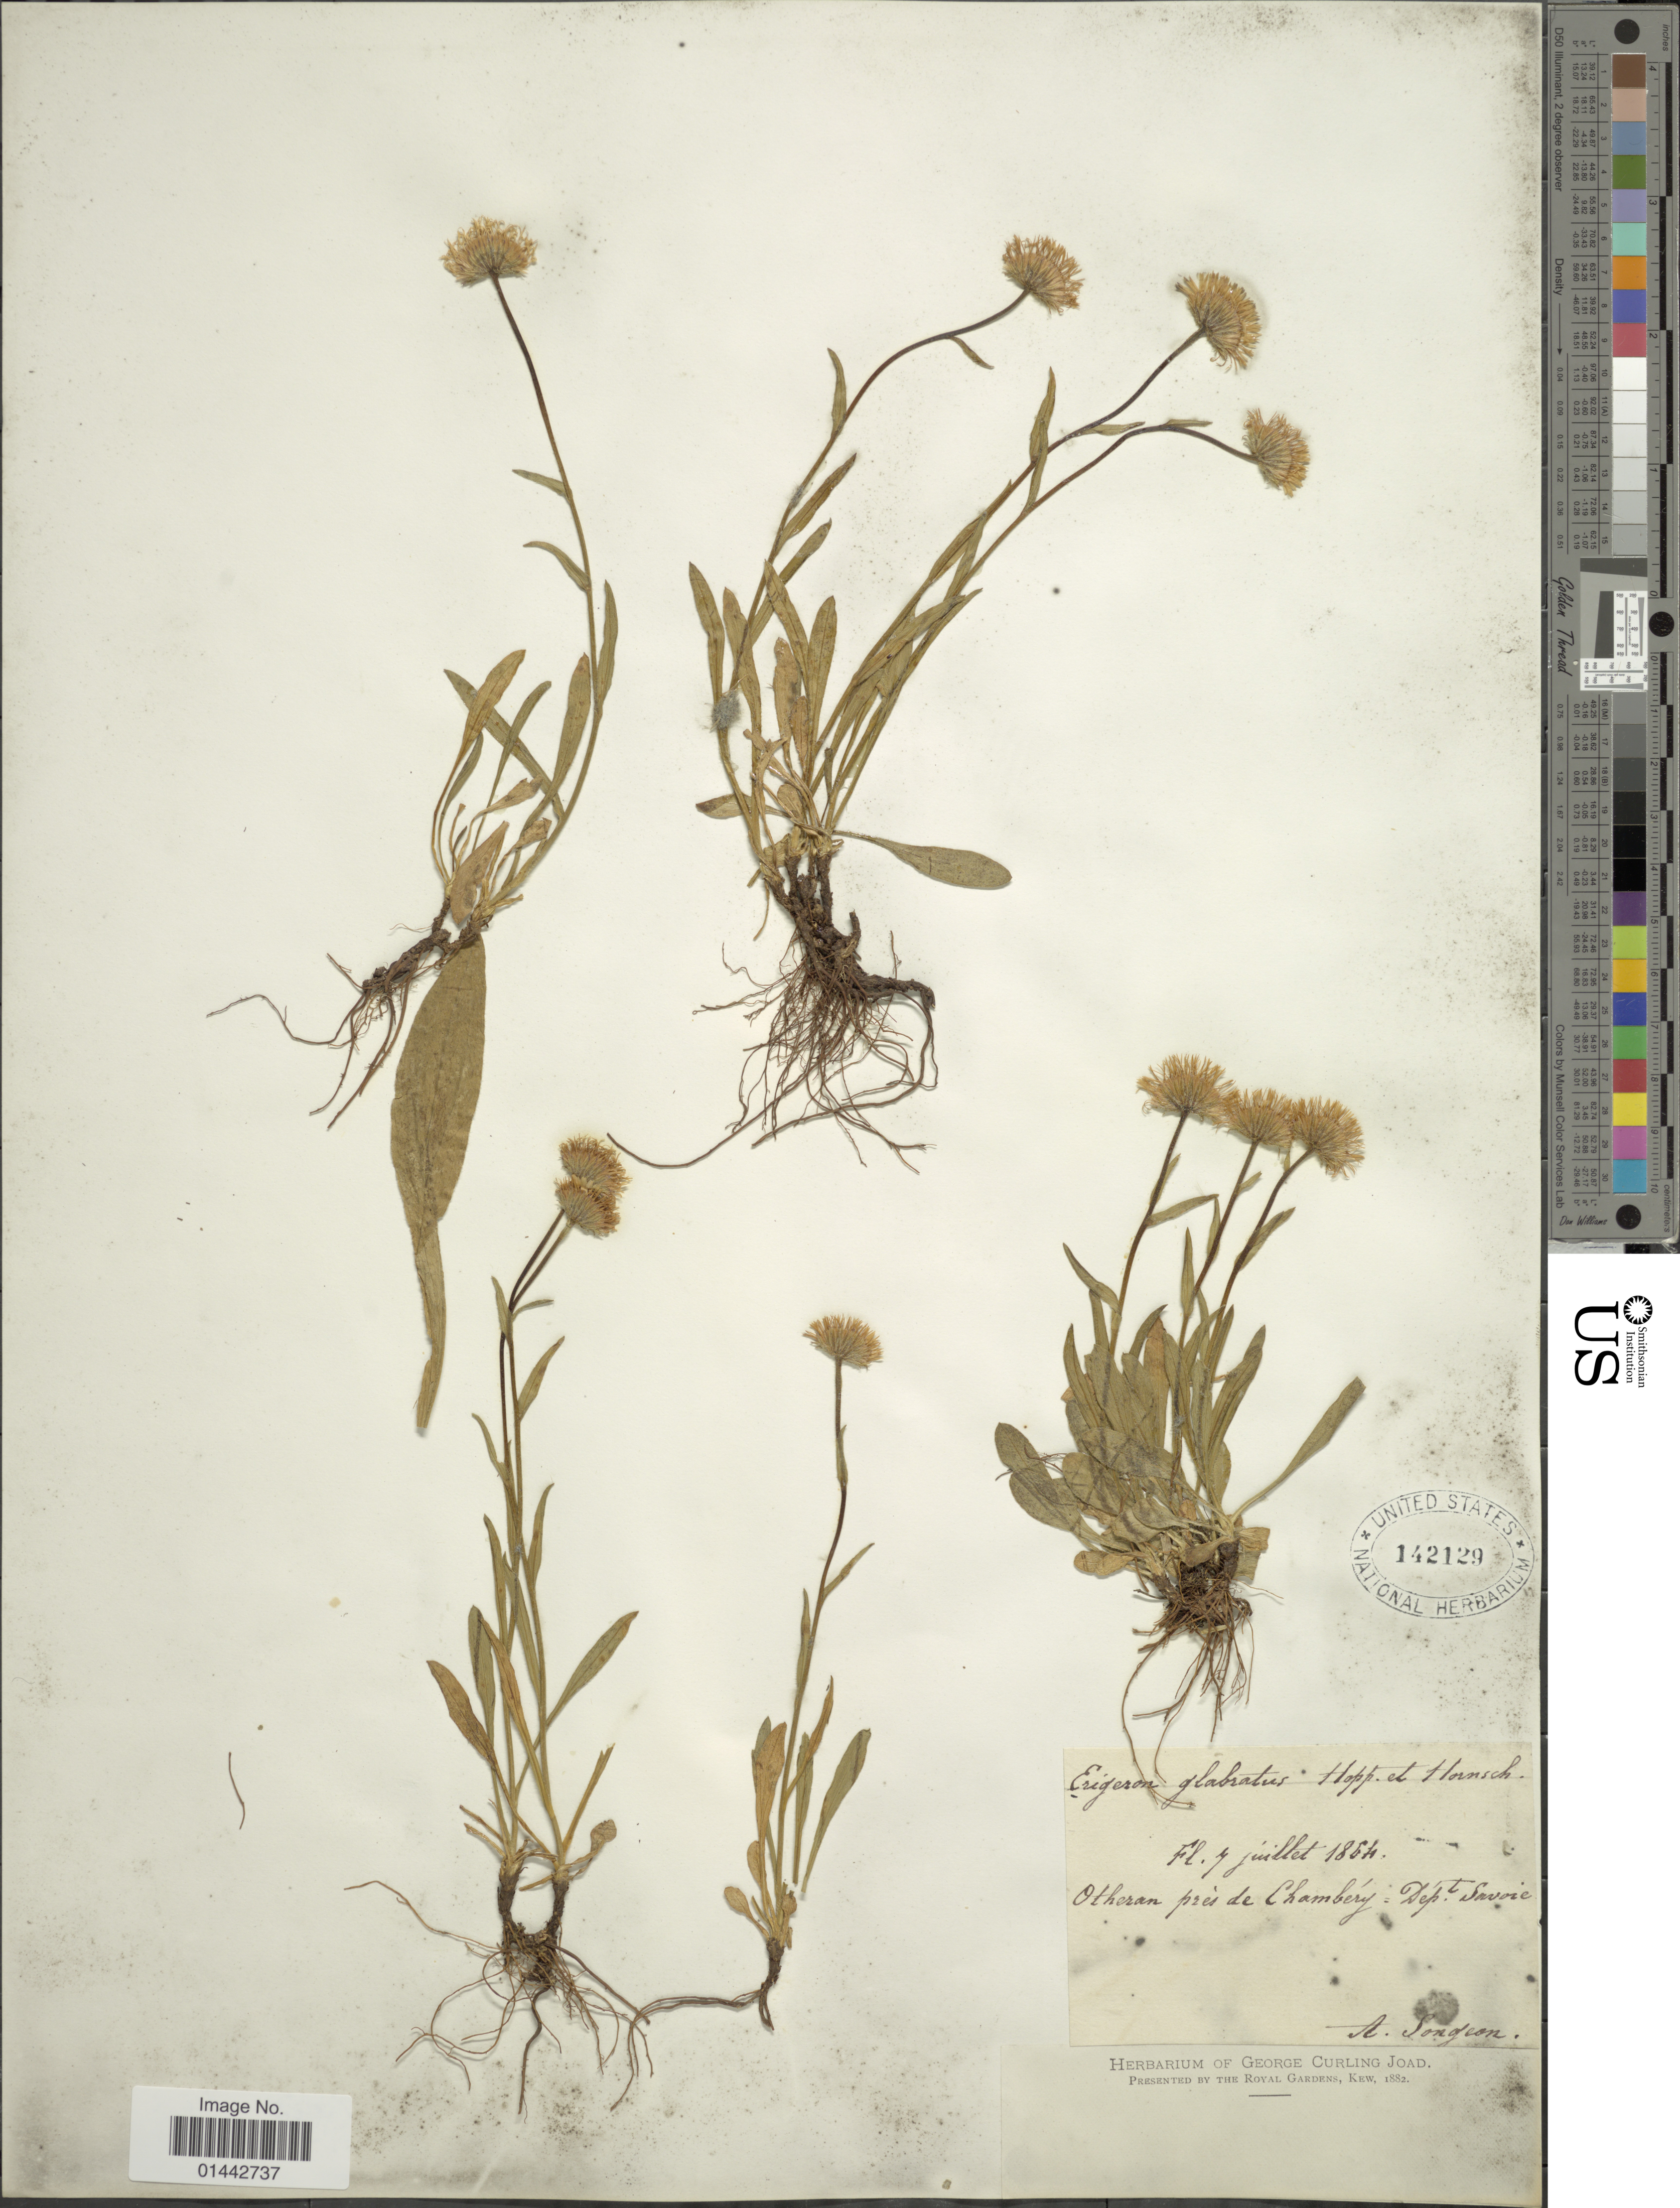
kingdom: Plantae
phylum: Tracheophyta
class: Magnoliopsida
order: Asterales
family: Asteraceae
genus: Erigeron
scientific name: Erigeron glabratus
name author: Auct.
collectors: A. Songeon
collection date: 1864-07-07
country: France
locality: Otheran pres de Chambery=Dept. Savoie. [interpreted]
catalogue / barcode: US 142129